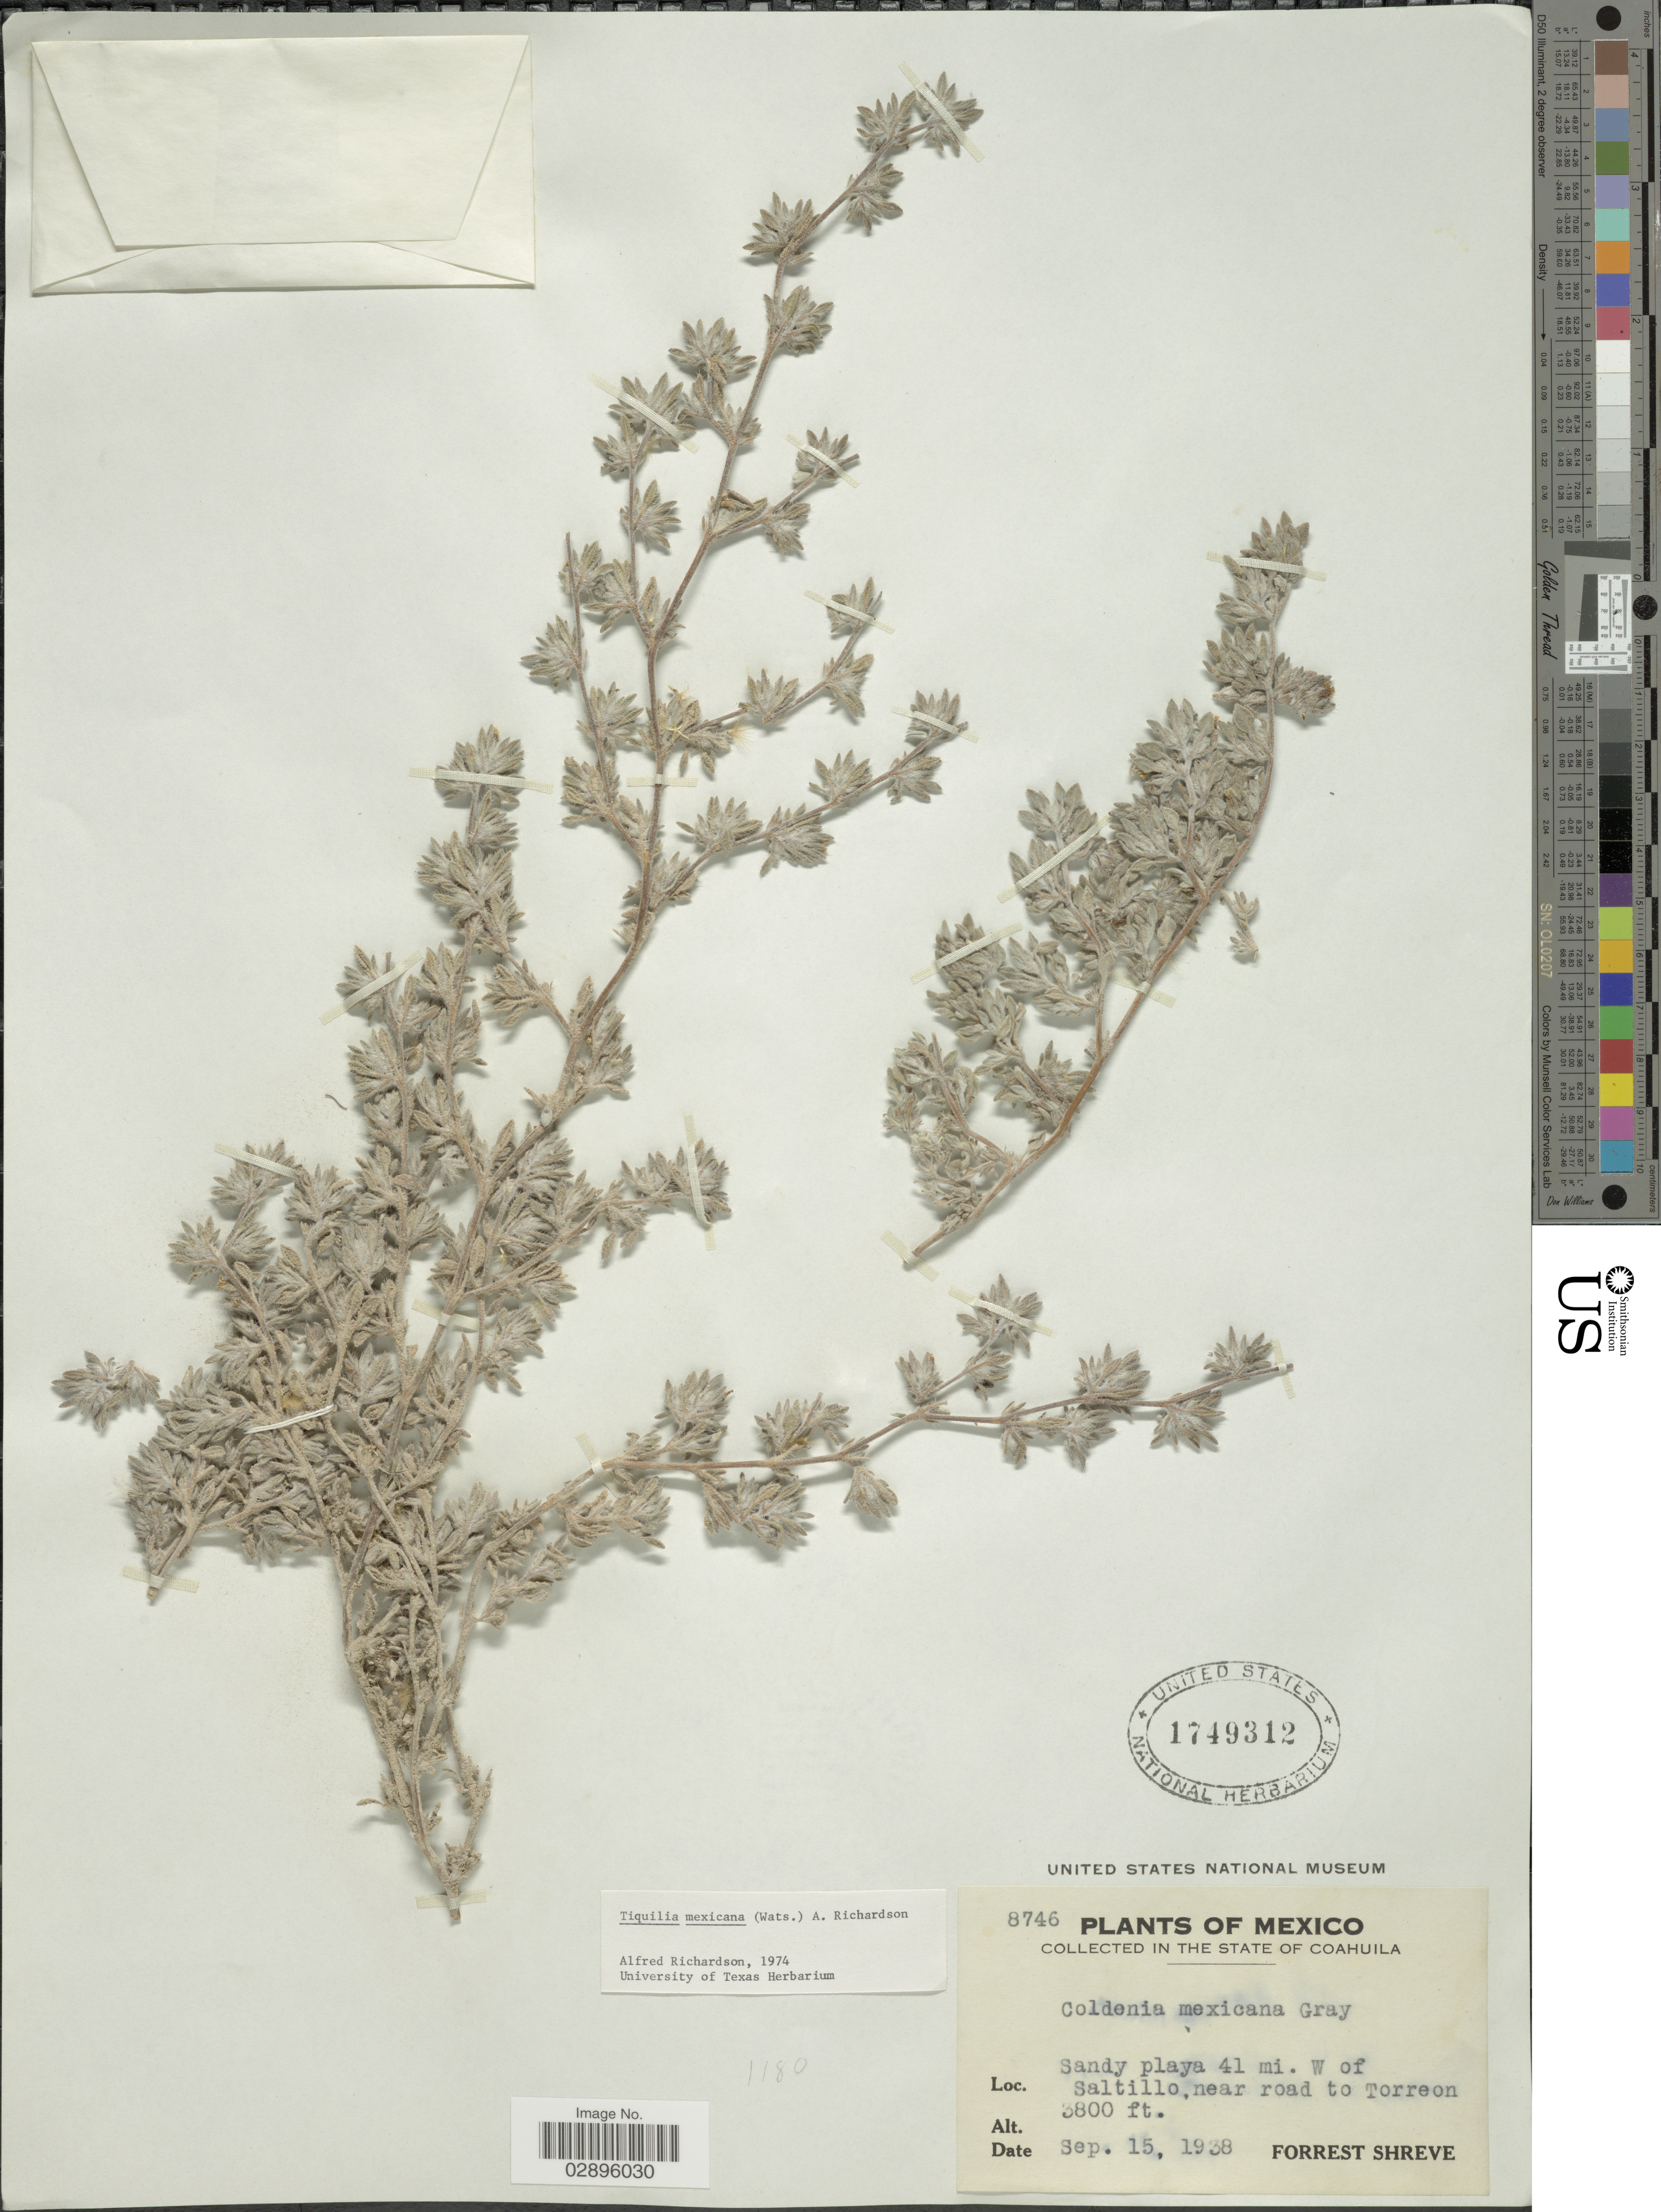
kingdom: Plantae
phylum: Tracheophyta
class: Magnoliopsida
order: Boraginales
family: Ehretiaceae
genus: Tiquilia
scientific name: Tiquilia mexicana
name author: (S. Watson) A.T. Richardson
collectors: F. Shreve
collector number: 8746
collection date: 1938-09-15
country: Mexico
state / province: Coahuila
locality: Sandy playa 41 mi. W of Saltillo, near road to Torreon.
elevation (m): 1158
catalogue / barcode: US 1749312